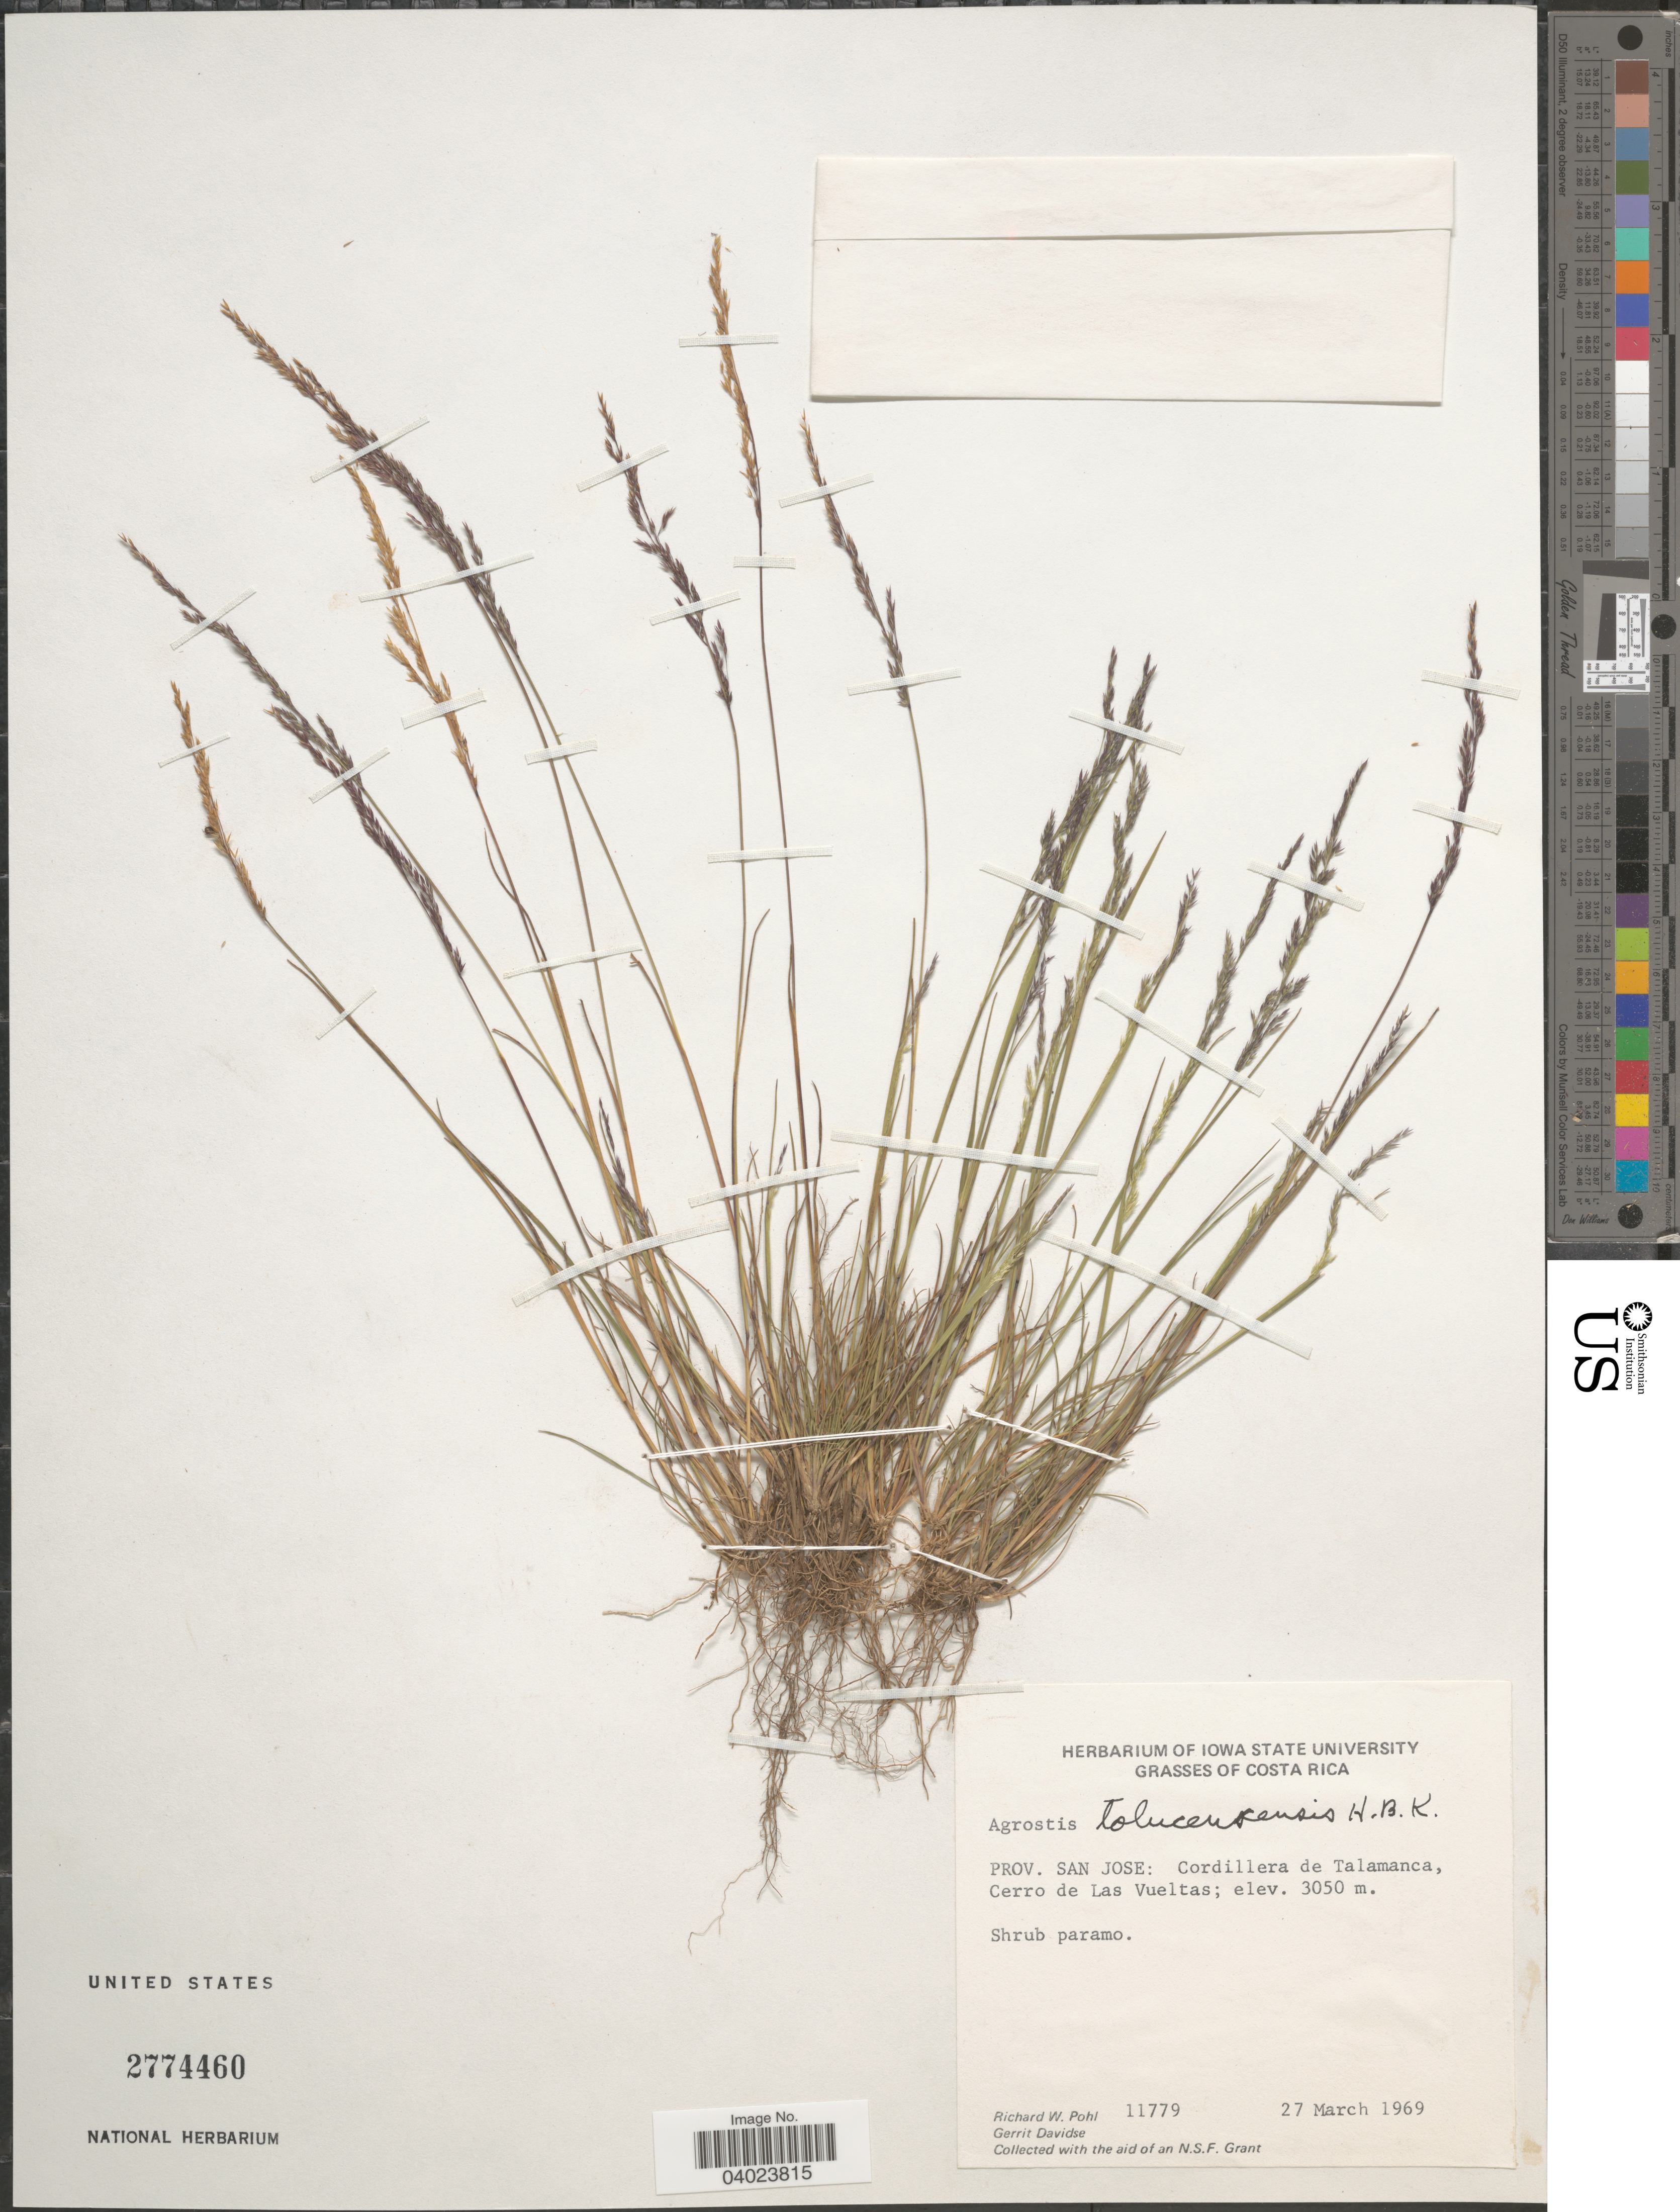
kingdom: Plantae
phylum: Tracheophyta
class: Liliopsida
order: Poales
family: Poaceae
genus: Agrostis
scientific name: Agrostis tolucensis Kunth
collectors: R. W. Pohl & G. Davidse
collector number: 11779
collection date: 1969-03-27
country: Costa Rica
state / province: San José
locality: Cordillera de Talamanca, Cerro de Las Vueltas.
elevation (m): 3050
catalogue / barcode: US 2774460